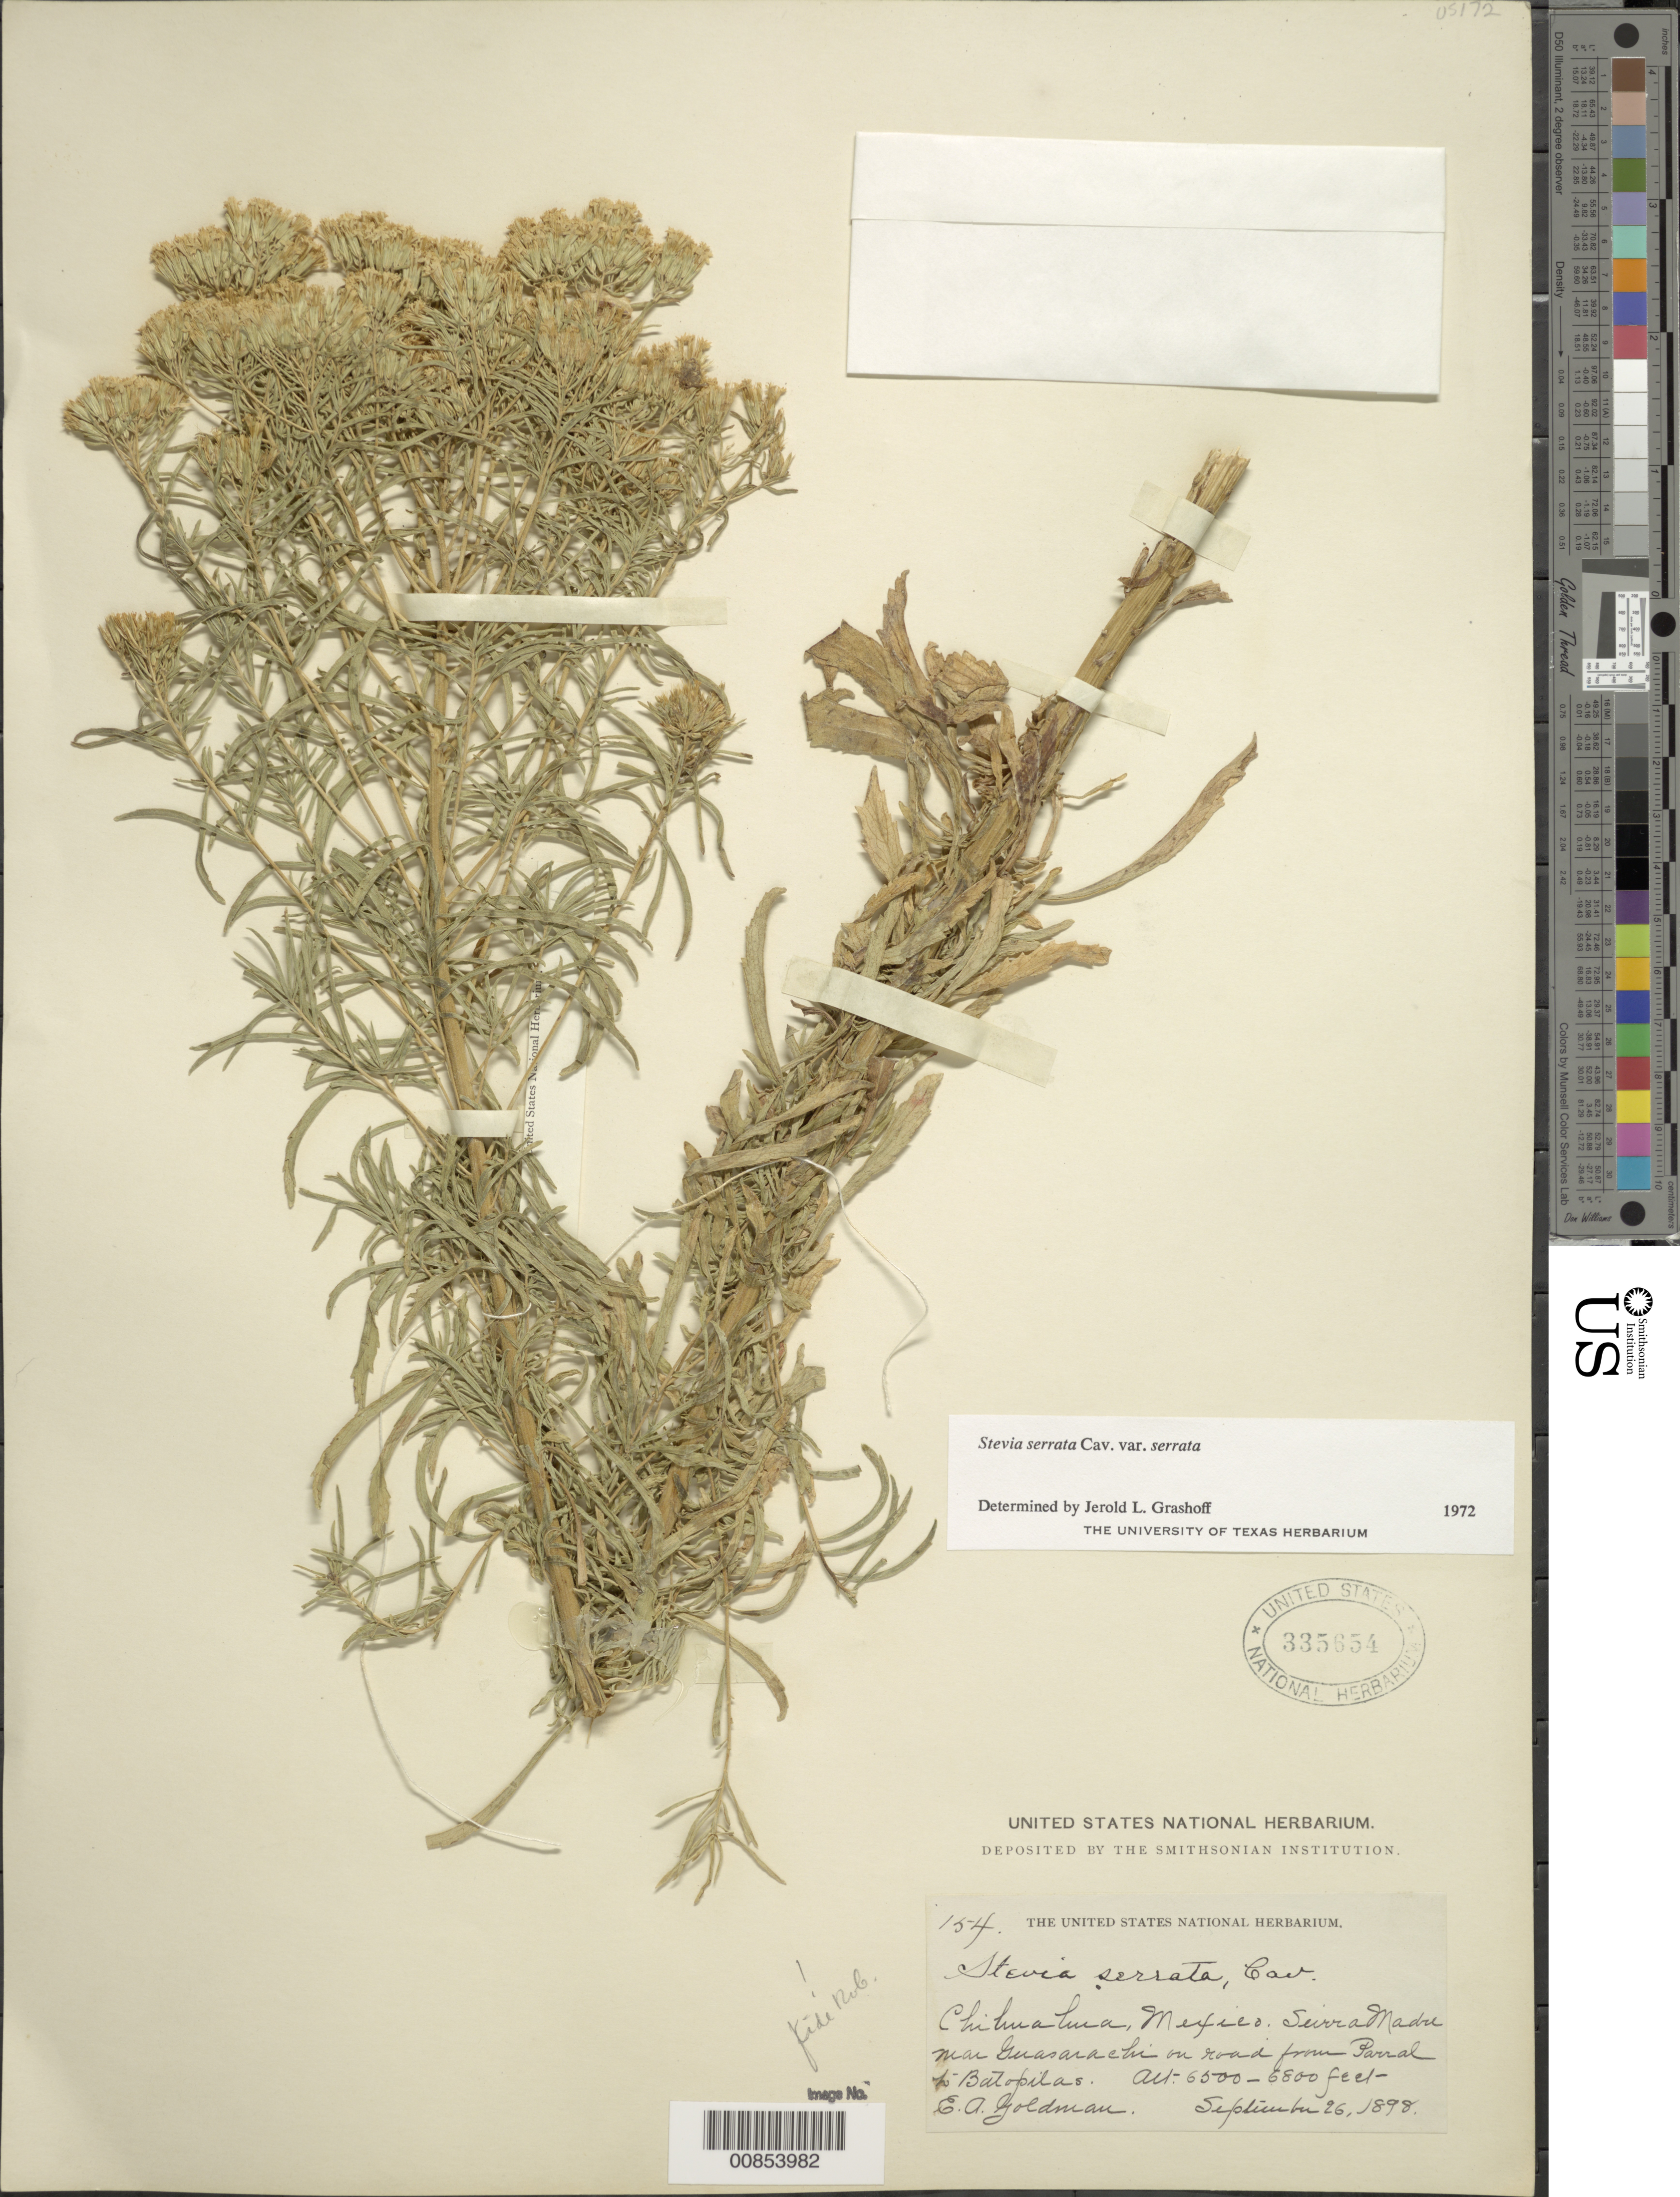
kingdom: Plantae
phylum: Tracheophyta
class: Magnoliopsida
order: Asterales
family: Asteraceae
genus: Stevia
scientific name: Stevia serrata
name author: Cav.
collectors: E. A. Goldman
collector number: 154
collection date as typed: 26 Sep 1898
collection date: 1898-09-26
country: Mexico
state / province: Chihuahua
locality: Sierra Madre near Guasarachi on road from Parral to Batopilas.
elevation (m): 1981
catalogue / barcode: US 335654